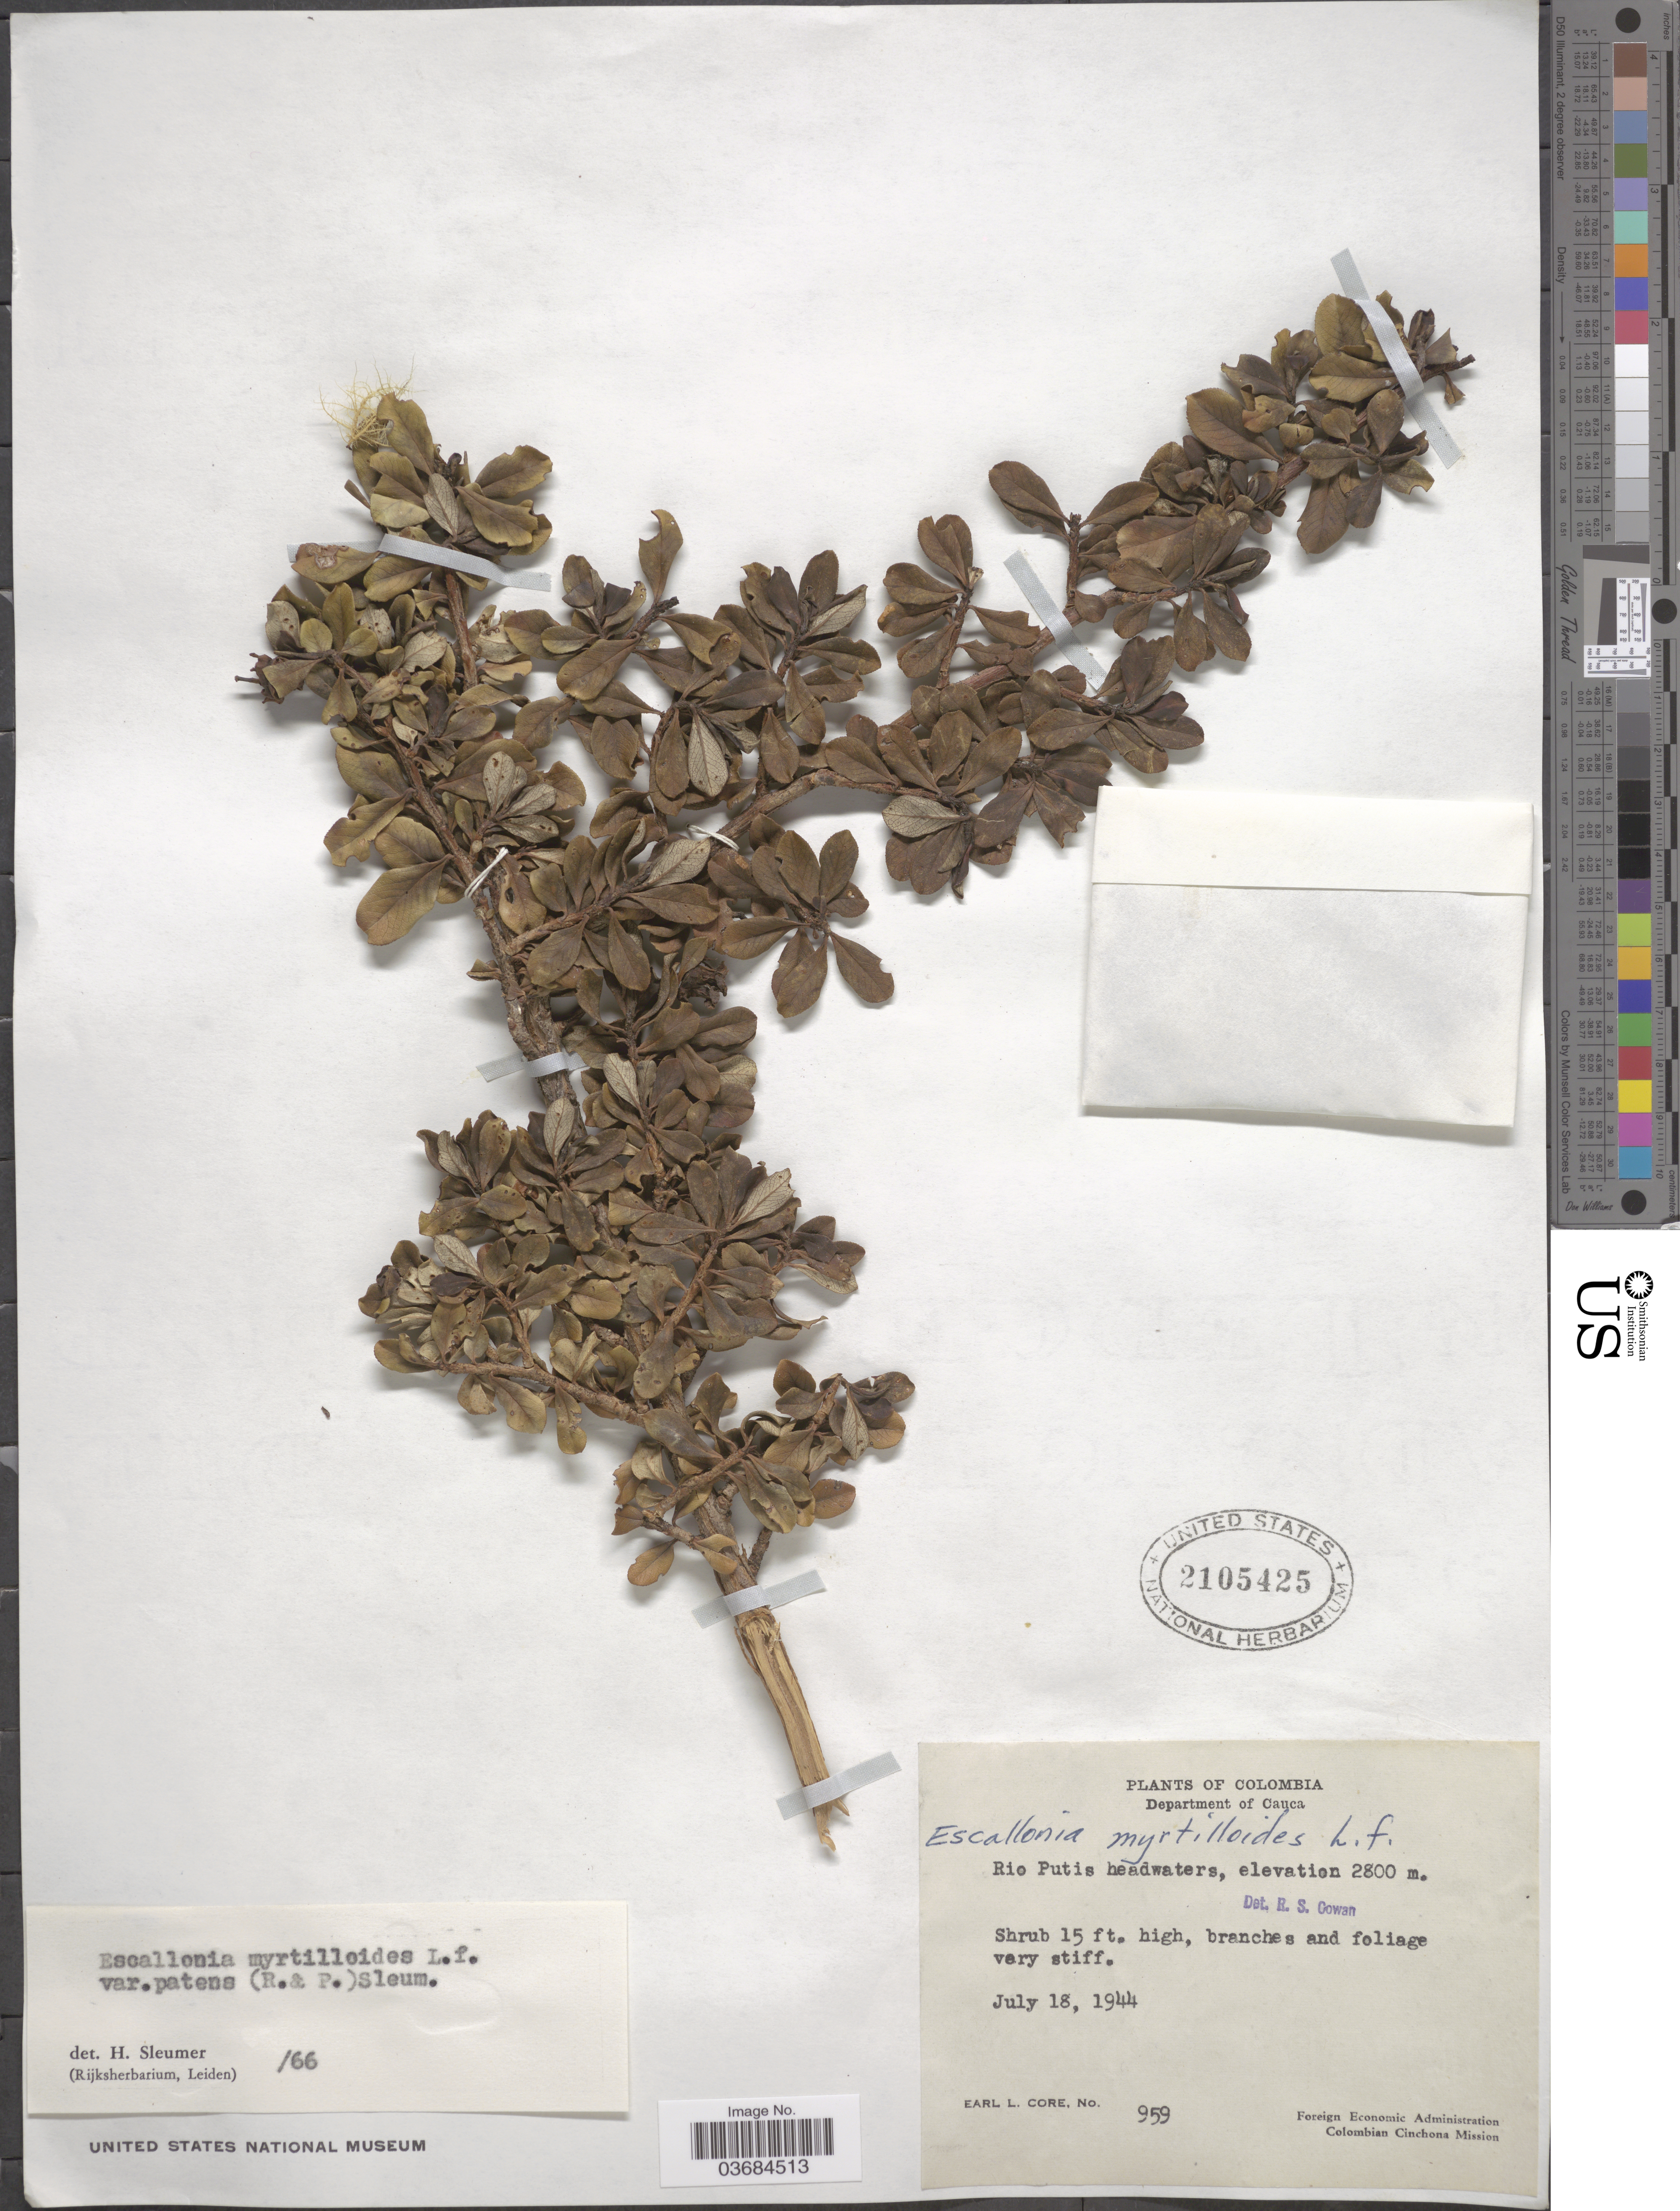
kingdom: Plantae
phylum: Tracheophyta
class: Magnoliopsida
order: Escalloniales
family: Escalloniaceae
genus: Escallonia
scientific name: Escallonia myrtilloides var. patens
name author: (Ruiz & Pavón) Sleumer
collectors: E. L. Core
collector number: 959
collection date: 1944-07-18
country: Colombia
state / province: Cauca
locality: Department of Cauca. Rio Putis headwaters.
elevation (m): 2800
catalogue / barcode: US 2105425